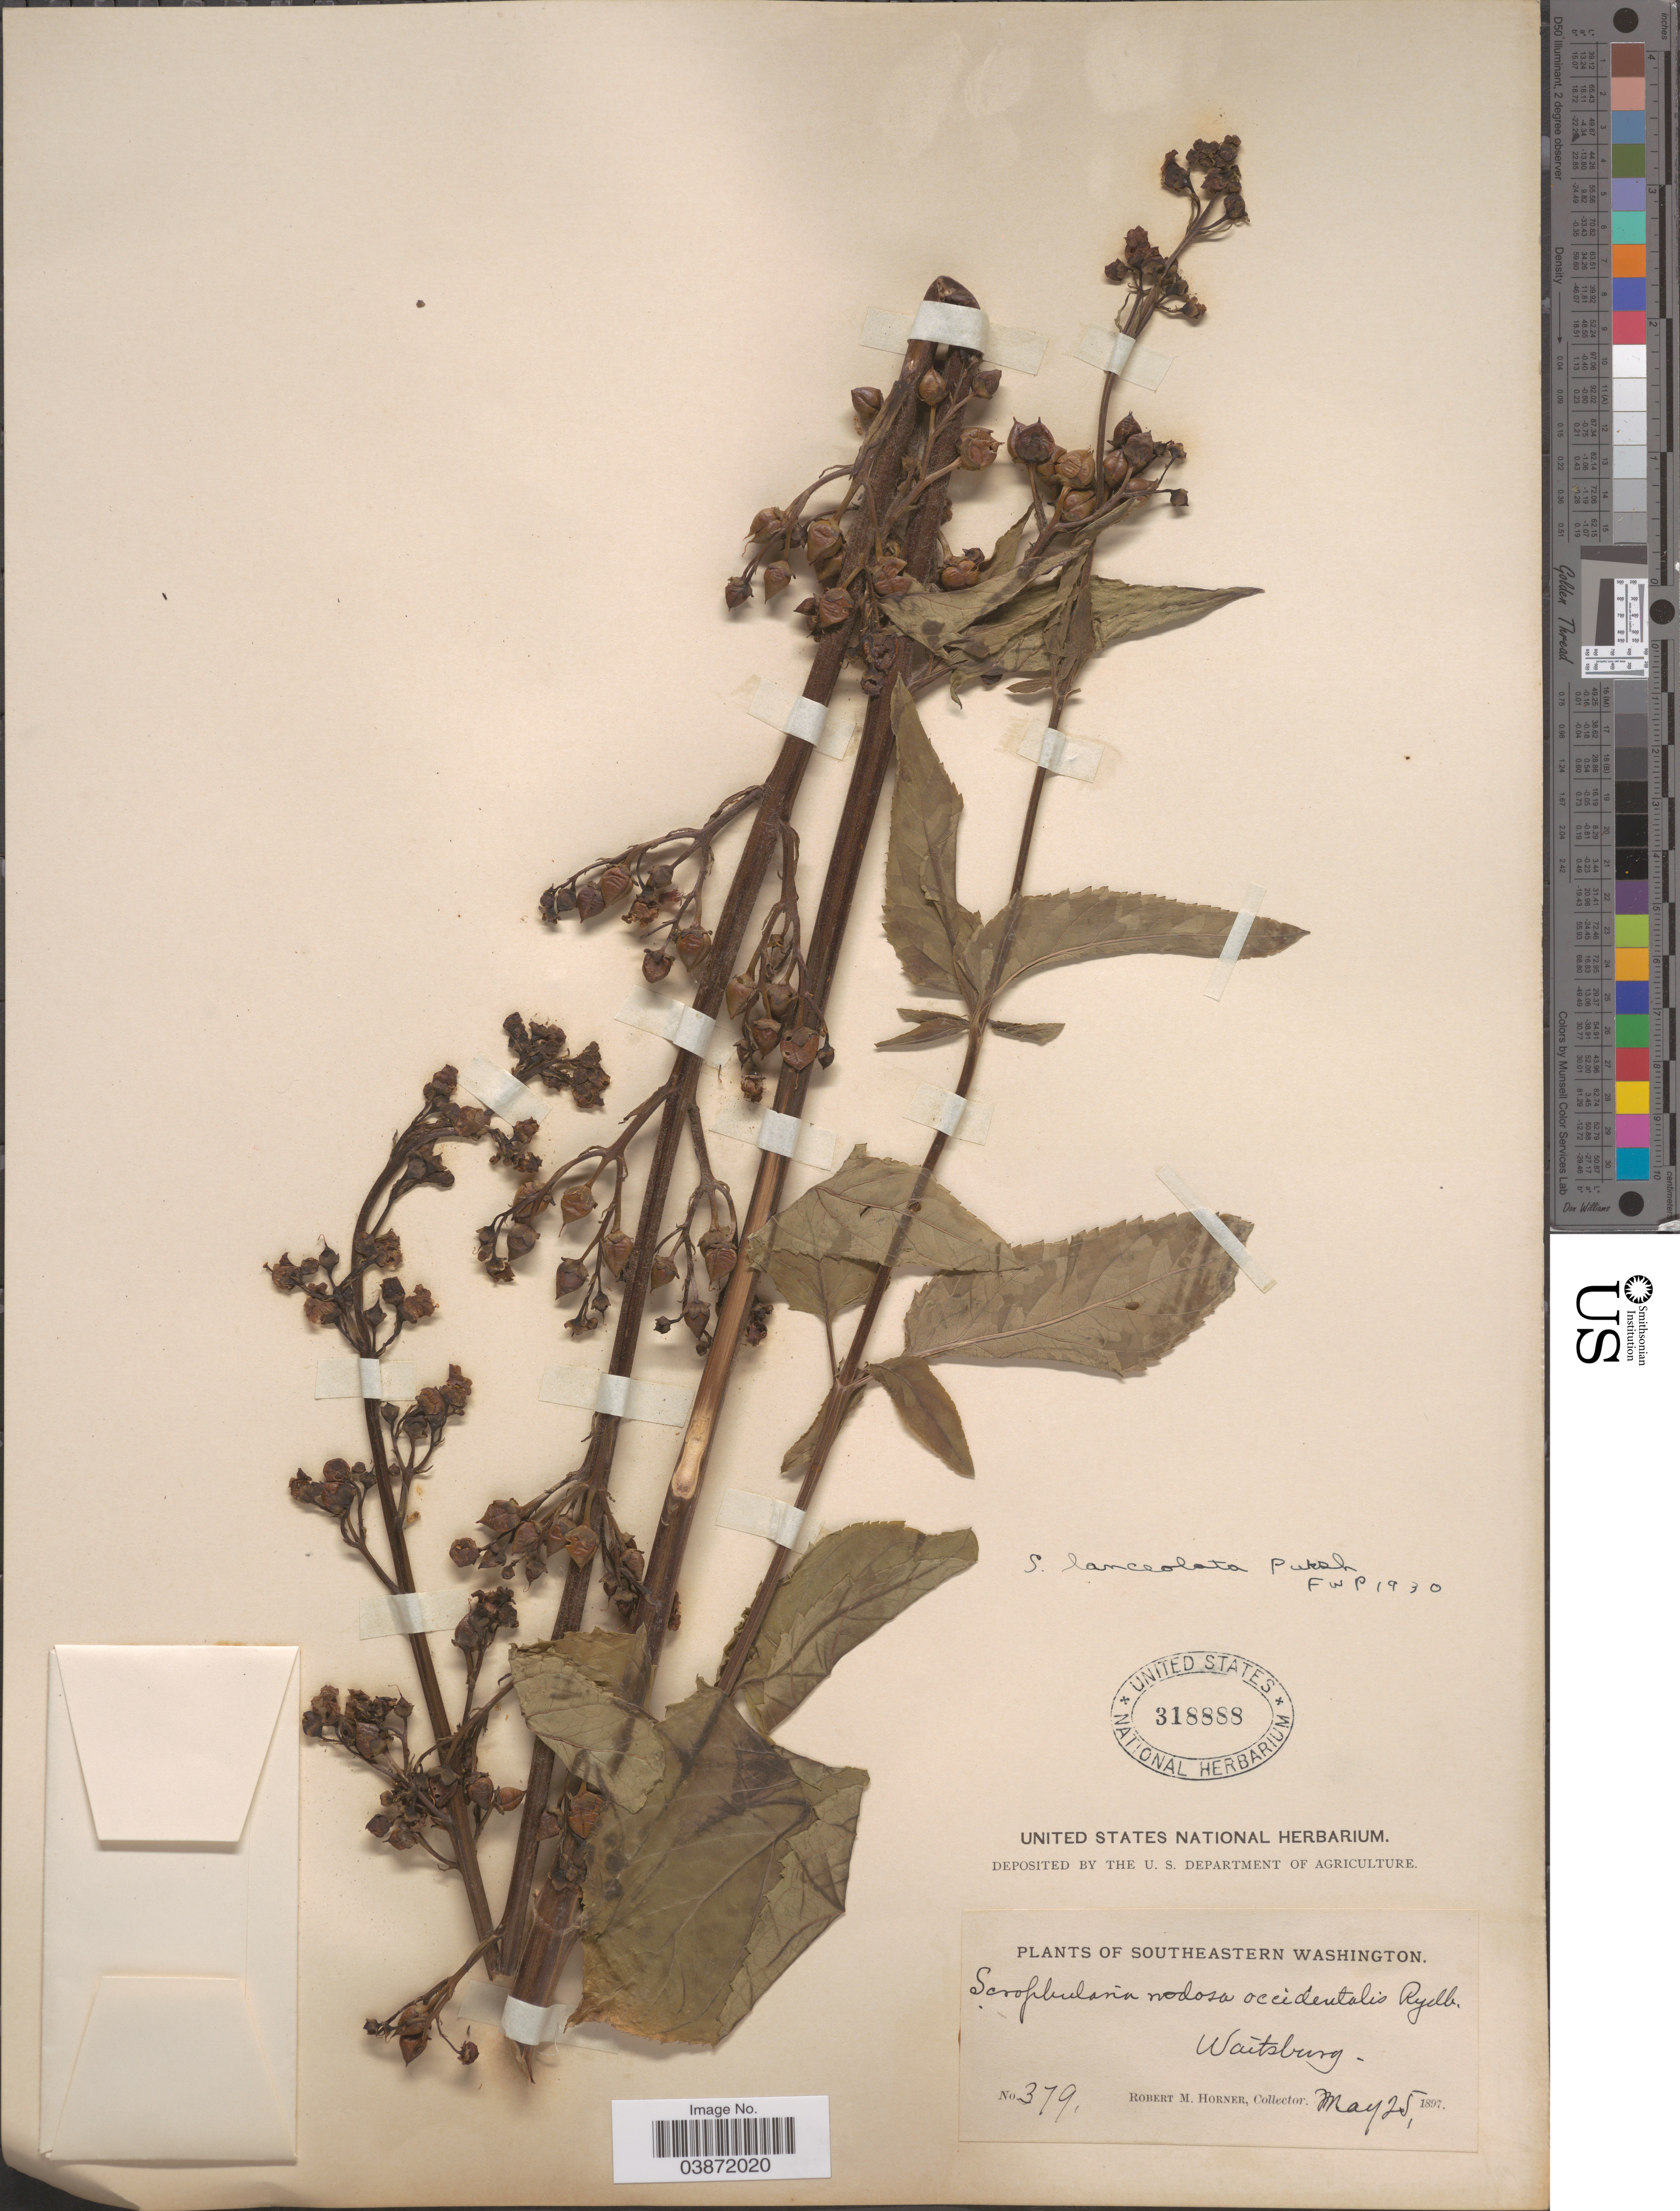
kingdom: Plantae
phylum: Tracheophyta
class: Magnoliopsida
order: Lamiales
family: Scrophulariaceae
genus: Scrophularia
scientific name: Scrophularia lanceolata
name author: Pursh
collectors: R. Horner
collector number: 379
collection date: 1897-05-25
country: United States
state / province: Washington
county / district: Walla Walla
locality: Southeastern Washington. Waitsburg.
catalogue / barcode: US 318888